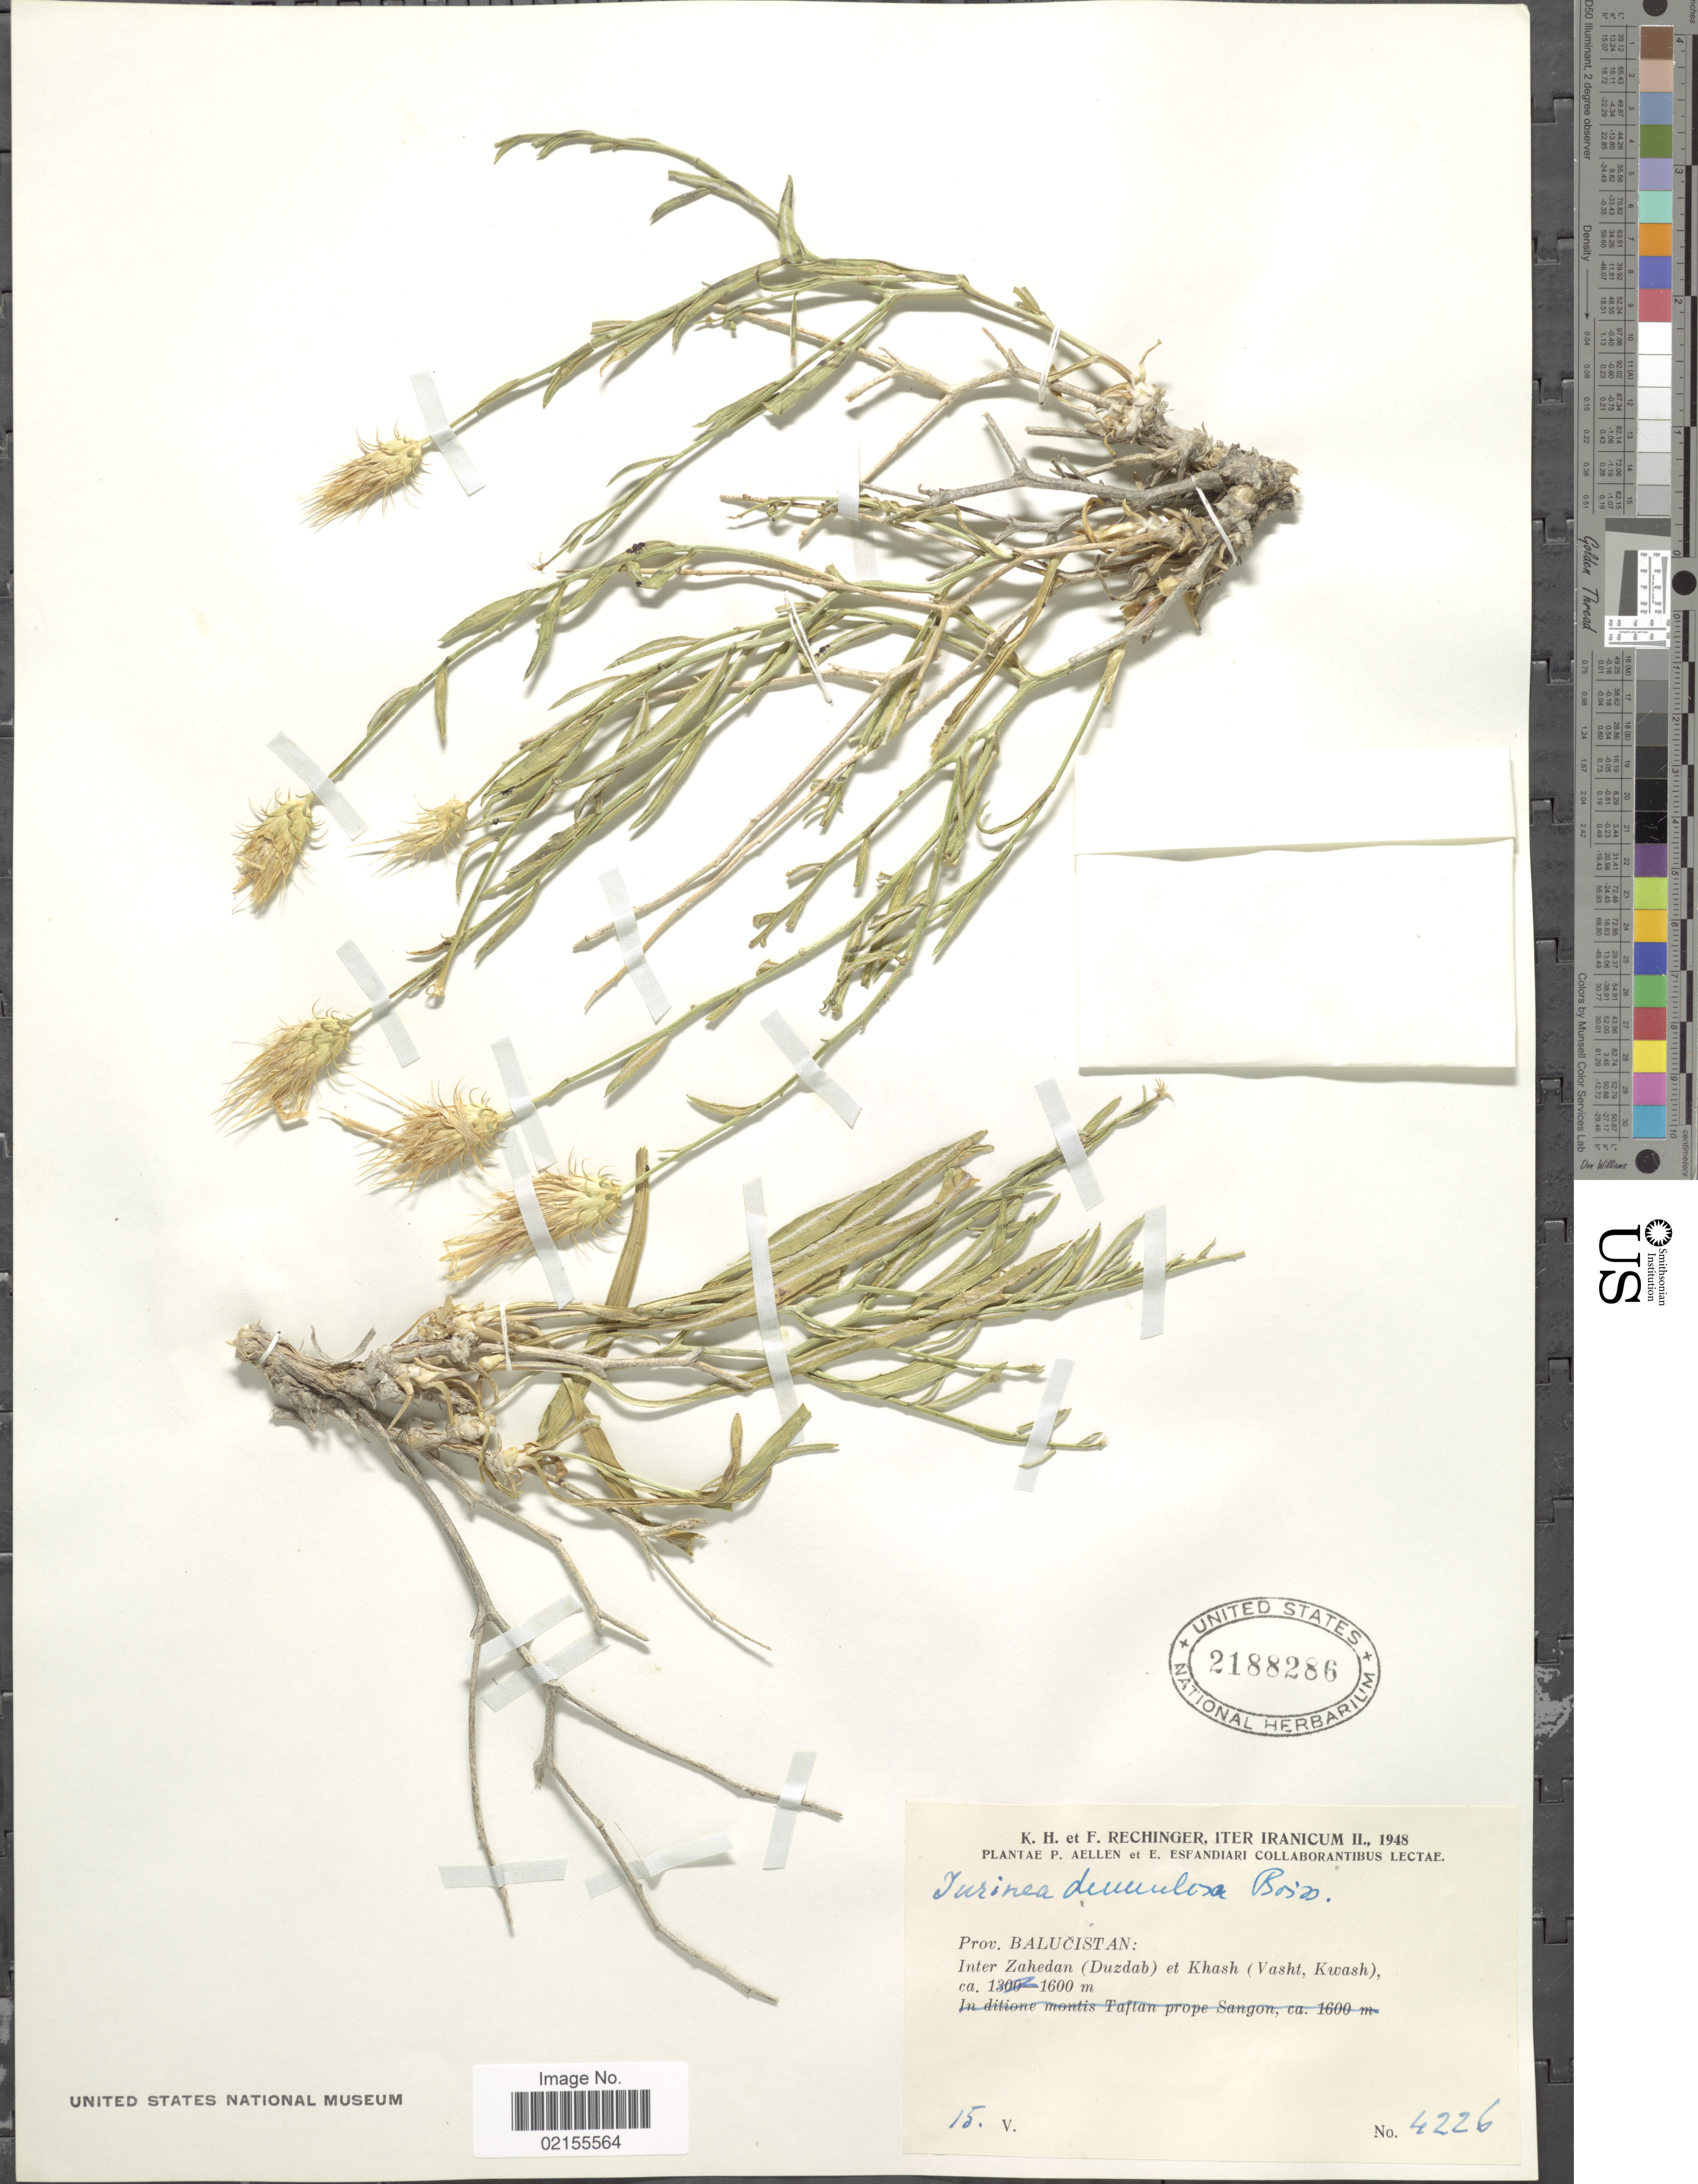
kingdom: Plantae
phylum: Tracheophyta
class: Magnoliopsida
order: Asterales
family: Asteraceae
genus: Jurinea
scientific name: Jurinea dumulosa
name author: Boiss.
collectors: K. H. Rechinger & F. Rechinger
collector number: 4226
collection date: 1948-05-15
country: Iran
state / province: Sistan and Baluchistan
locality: Prov. Balucistan, Inter Zahedan (Duzdab) et Khash (Vasht, Kwash)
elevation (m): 1600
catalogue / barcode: US 2188286